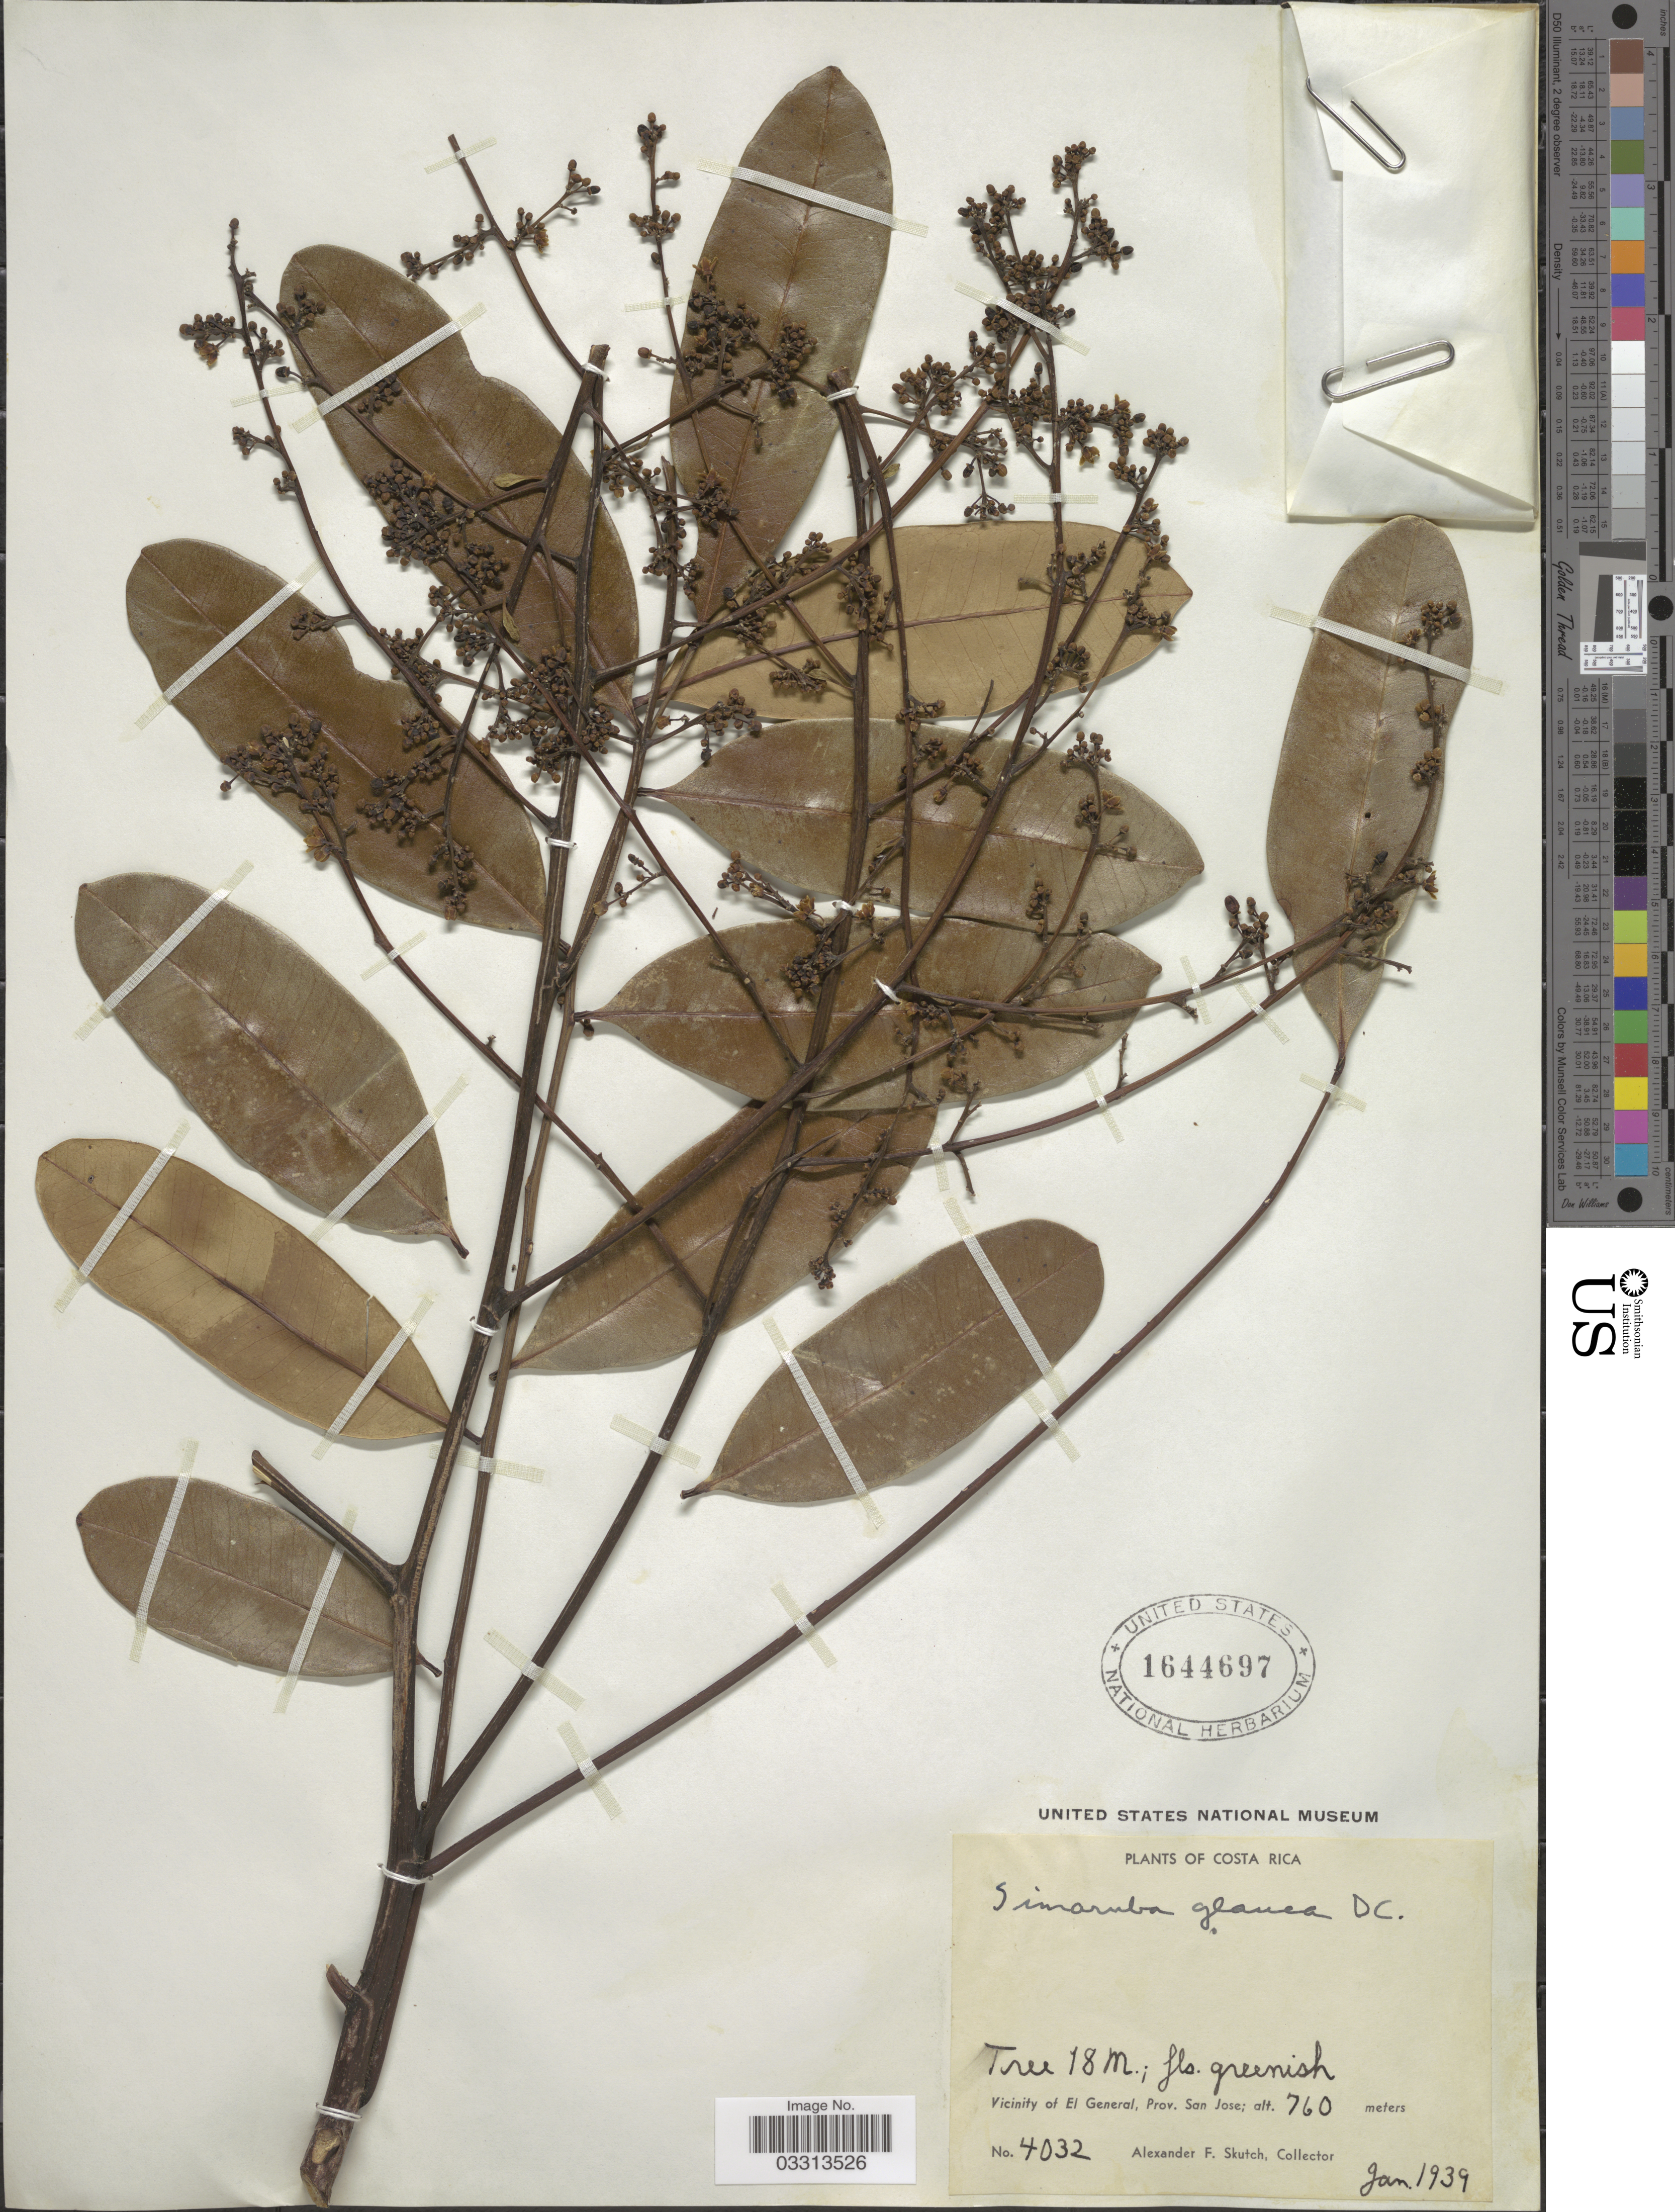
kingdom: Plantae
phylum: Tracheophyta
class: Magnoliopsida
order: Sapindales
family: Simaroubaceae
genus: Simarouba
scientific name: Simarouba glauca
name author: DC.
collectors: A. F. Skutch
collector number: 4032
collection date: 1939-01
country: Costa Rica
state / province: San José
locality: Vicinity of El General.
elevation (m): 760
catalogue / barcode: US 1644697